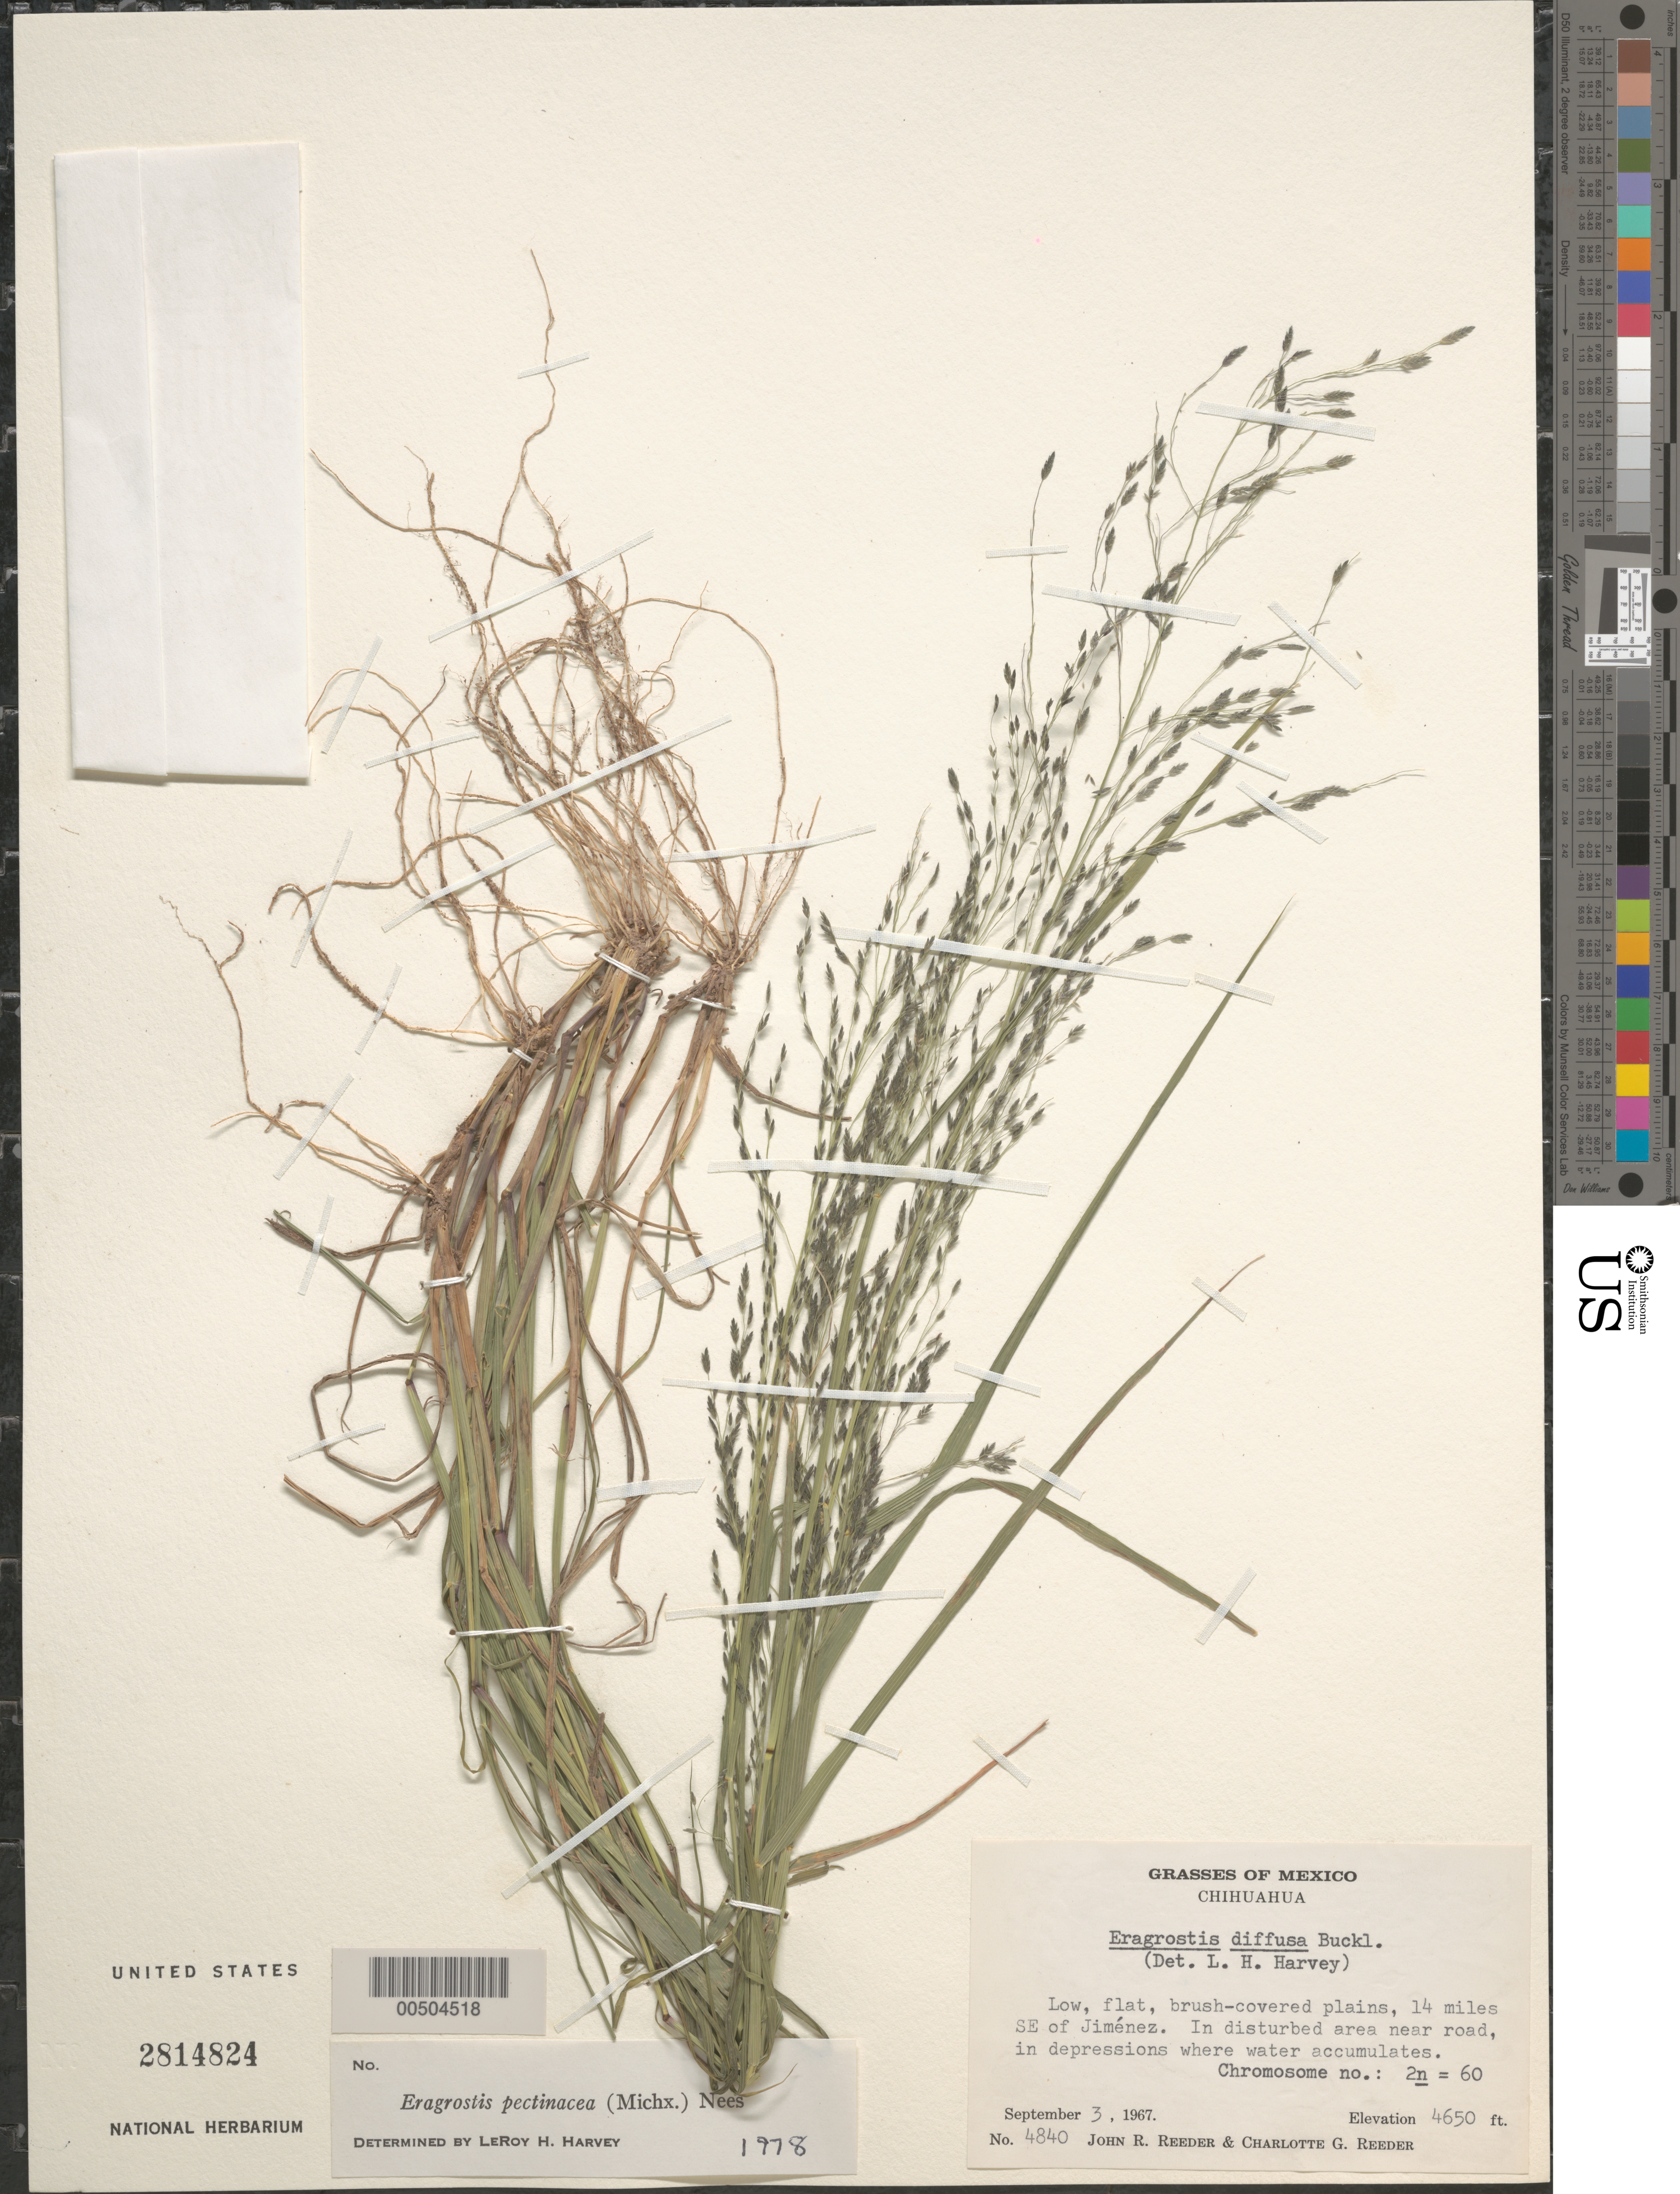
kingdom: Plantae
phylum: Tracheophyta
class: Liliopsida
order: Poales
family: Poaceae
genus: Eragrostis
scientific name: Eragrostis pectinacea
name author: (Michx.) Nees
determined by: Harvey, L. H.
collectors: J. R. Reeder & C. G. Reeder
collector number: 4840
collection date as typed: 3 Sep 1967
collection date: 1967-09-03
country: Mexico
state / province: Chihuahua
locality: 14 mi SE of Jiménez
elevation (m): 1417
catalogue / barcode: US 2814824